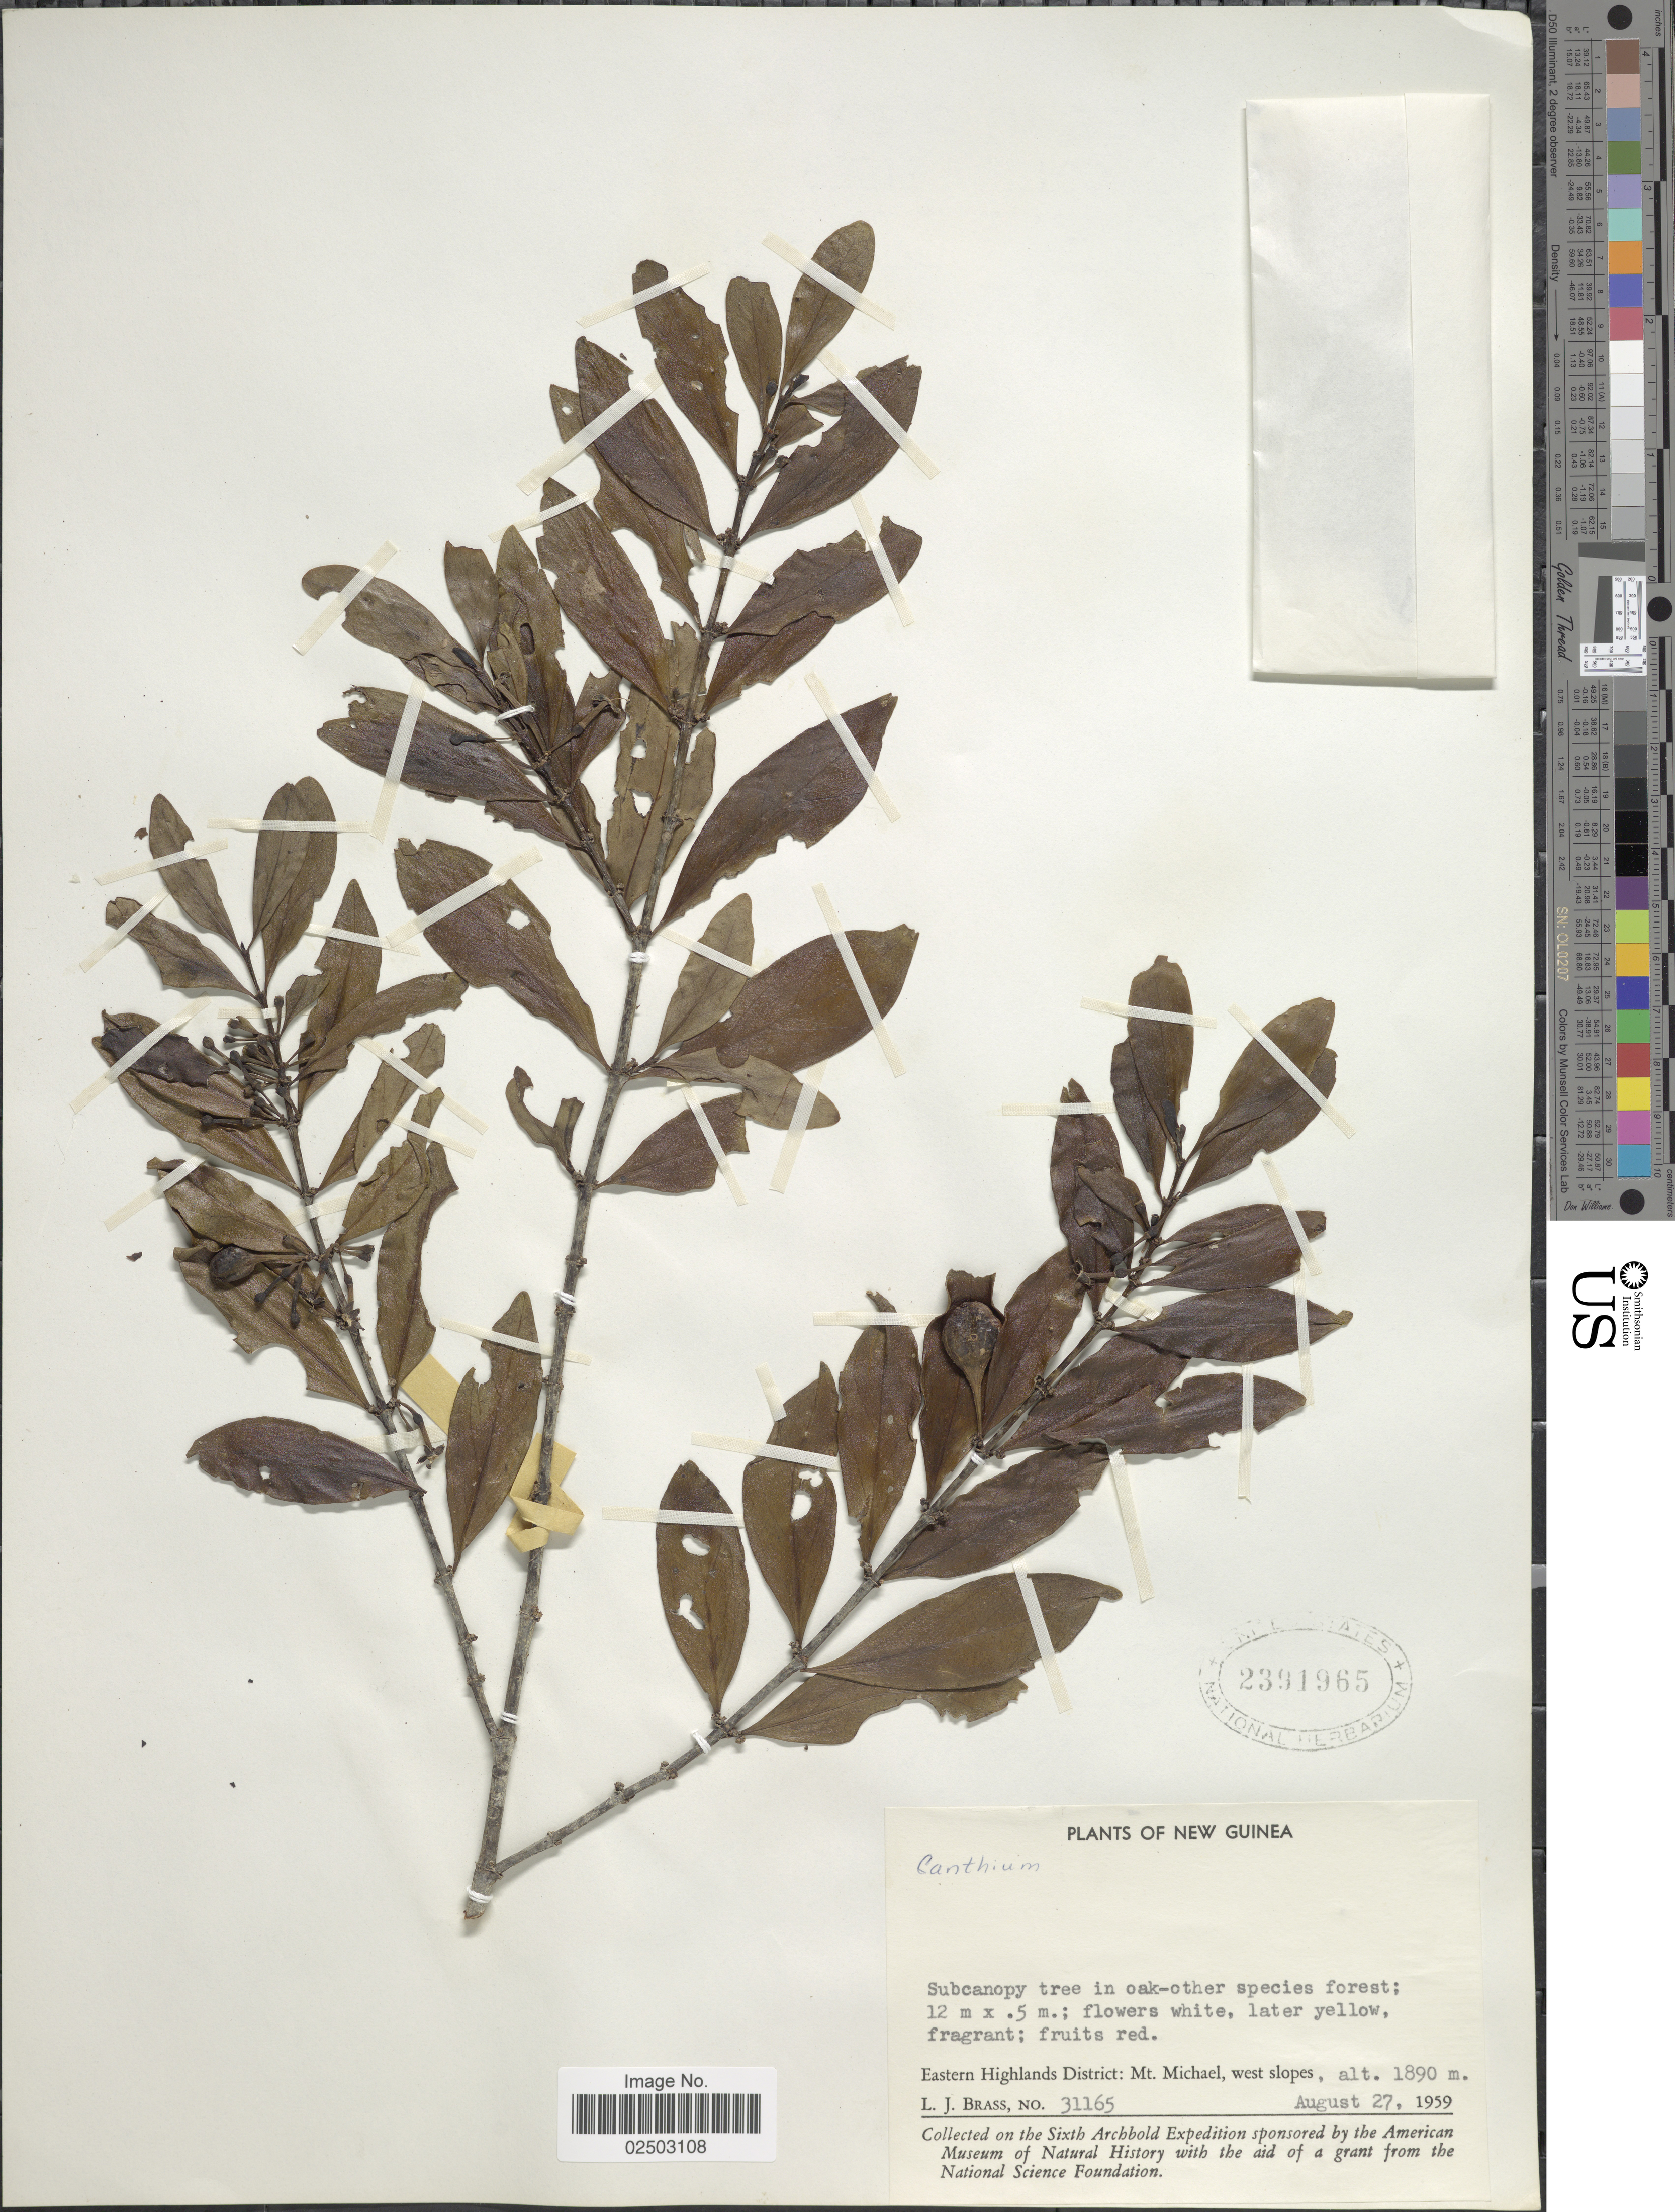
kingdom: Plantae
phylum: Tracheophyta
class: Magnoliopsida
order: Gentianales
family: Rubiaceae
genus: Bridsonia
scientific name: Bridsonia chamaedendrum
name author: (Kuntze) Verstraete & A.E. van Wyk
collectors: L. J. Brass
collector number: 31165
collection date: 1959-08-27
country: Papua New Guinea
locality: New Guinea, Eastern Highlands District: Mt. Michael, west slopes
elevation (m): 1890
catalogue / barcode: US 2391965